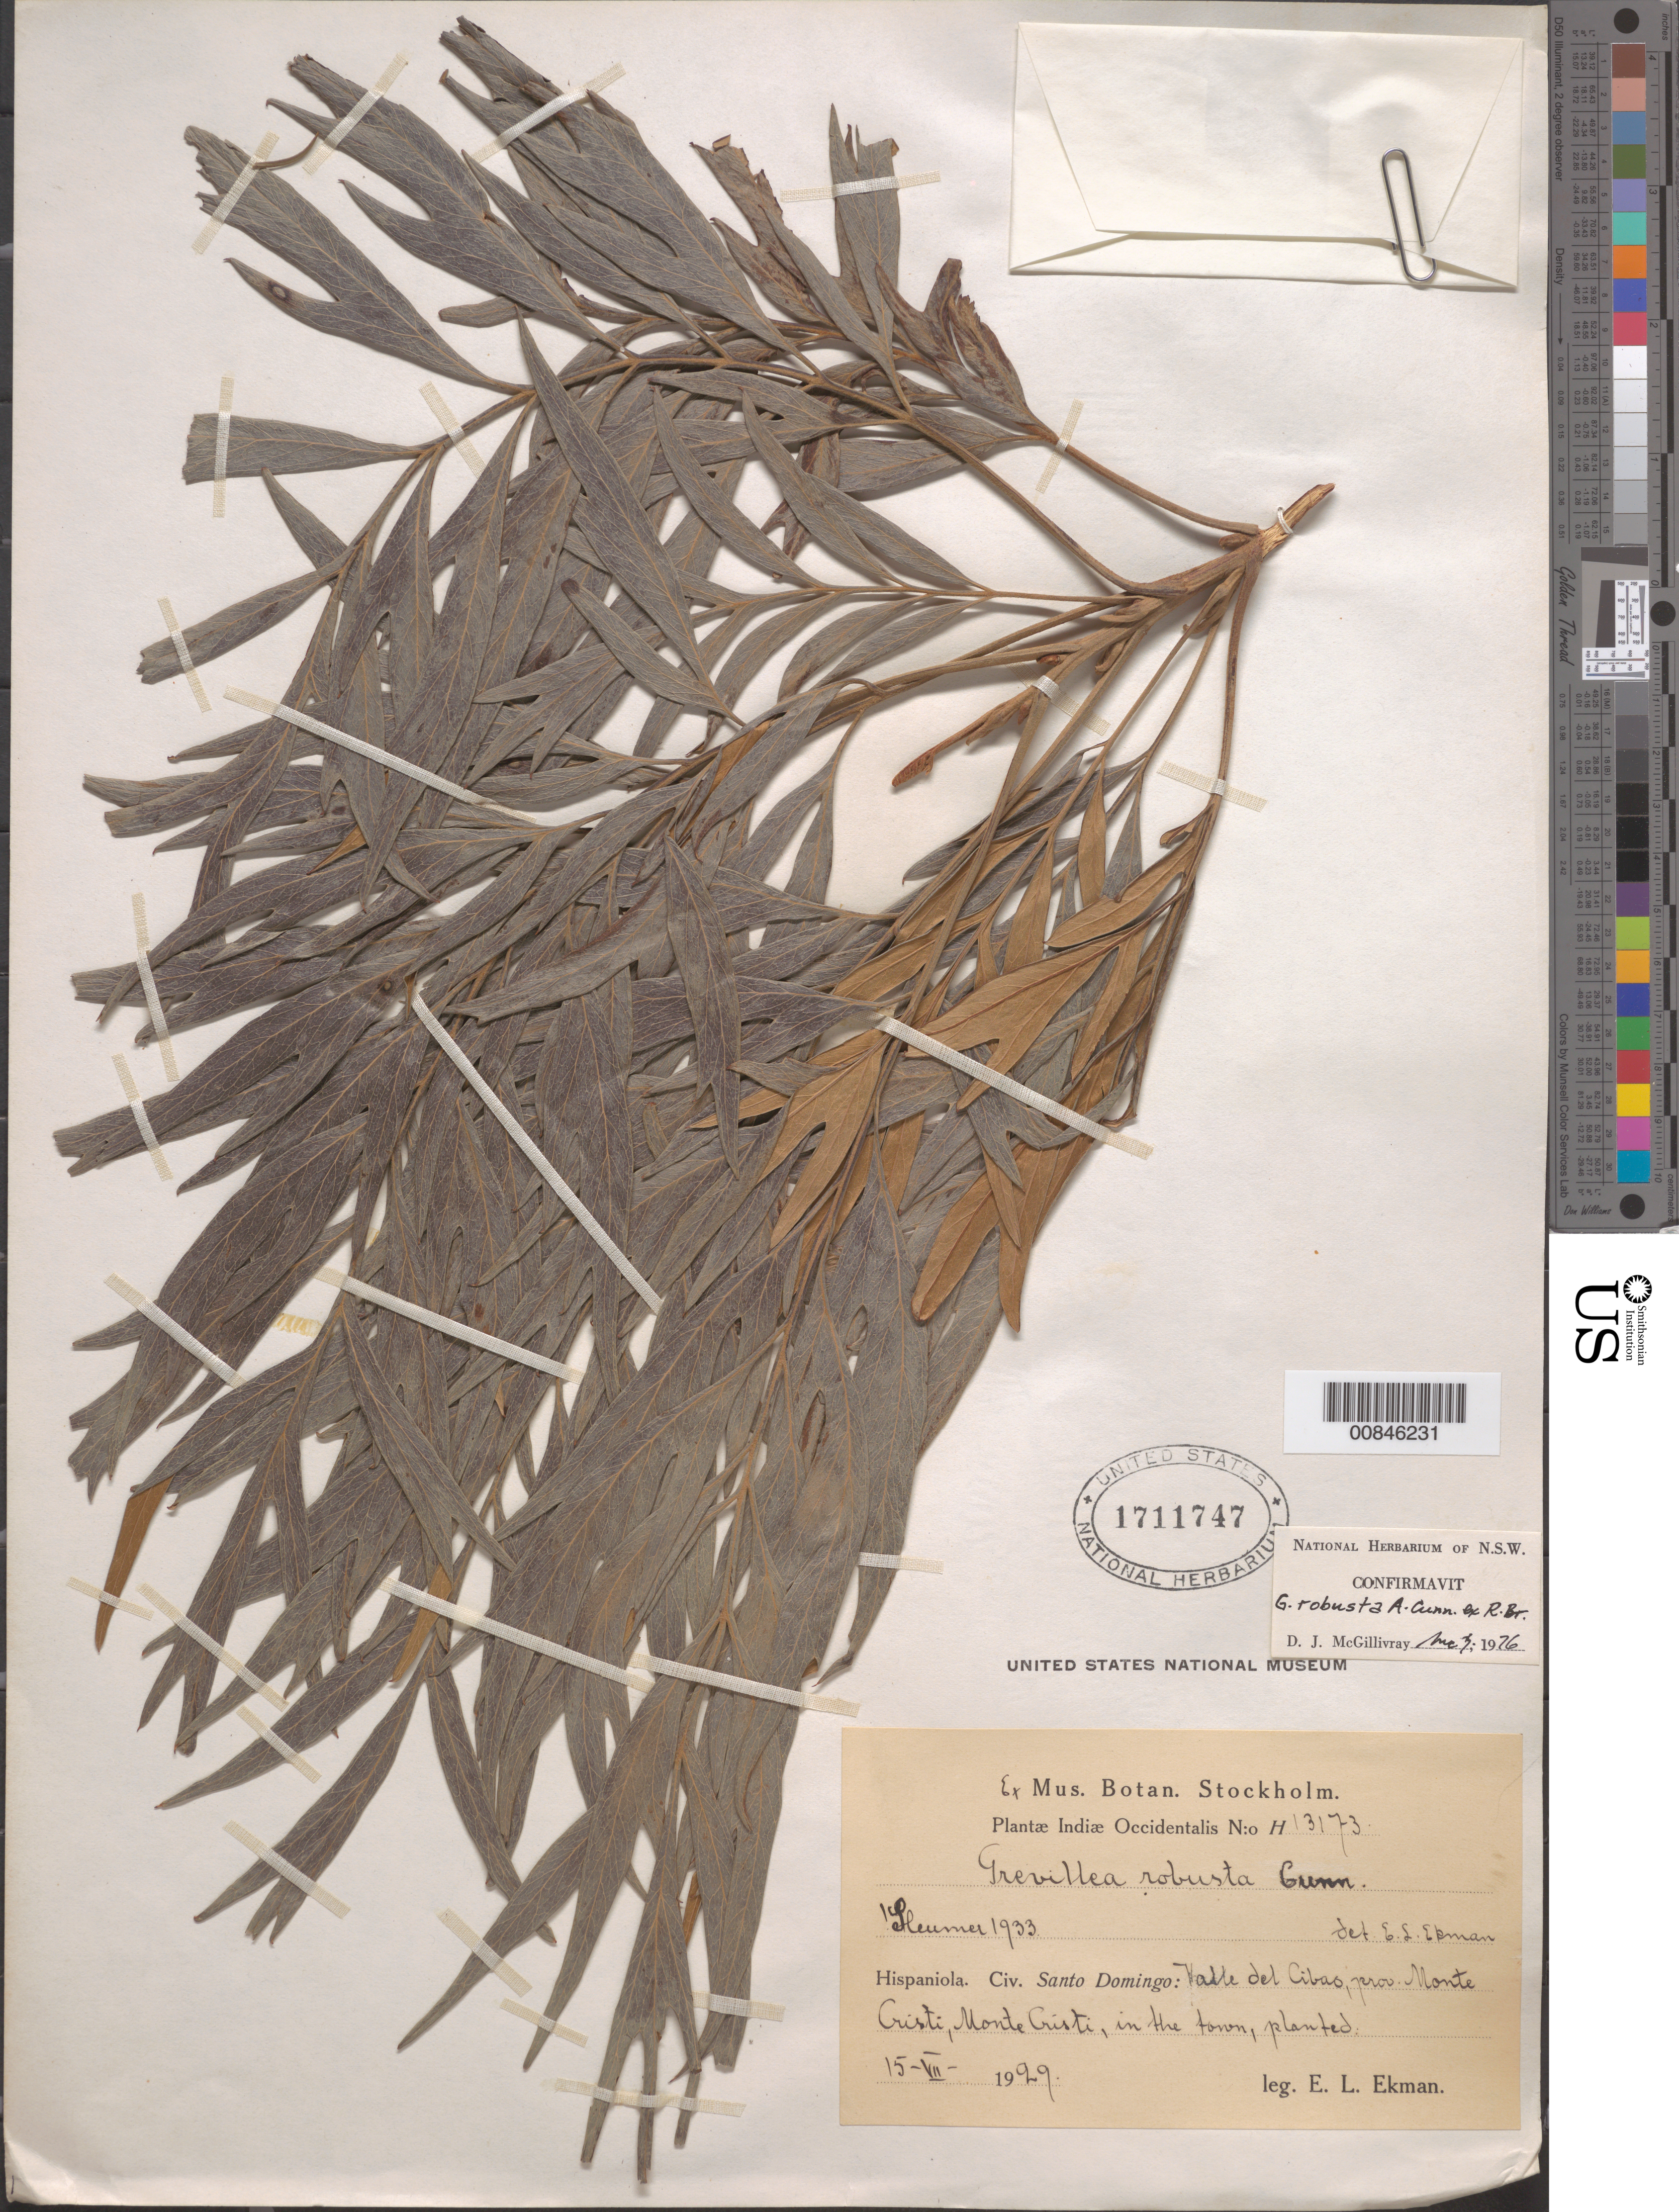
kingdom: Plantae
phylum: Tracheophyta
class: Magnoliopsida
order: Proteales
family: Proteaceae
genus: Grevillea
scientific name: Grevillea robusta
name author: A. Cunn.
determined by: McGillivray, Donald J.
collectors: E. L. Ekman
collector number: H 13173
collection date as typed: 15 Jul 1929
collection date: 1929-07-15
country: Dominican Republic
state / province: Monte Cristi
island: Hispaniola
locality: Valle del Cibas, Monte Cristi, in the town.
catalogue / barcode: US 1711747